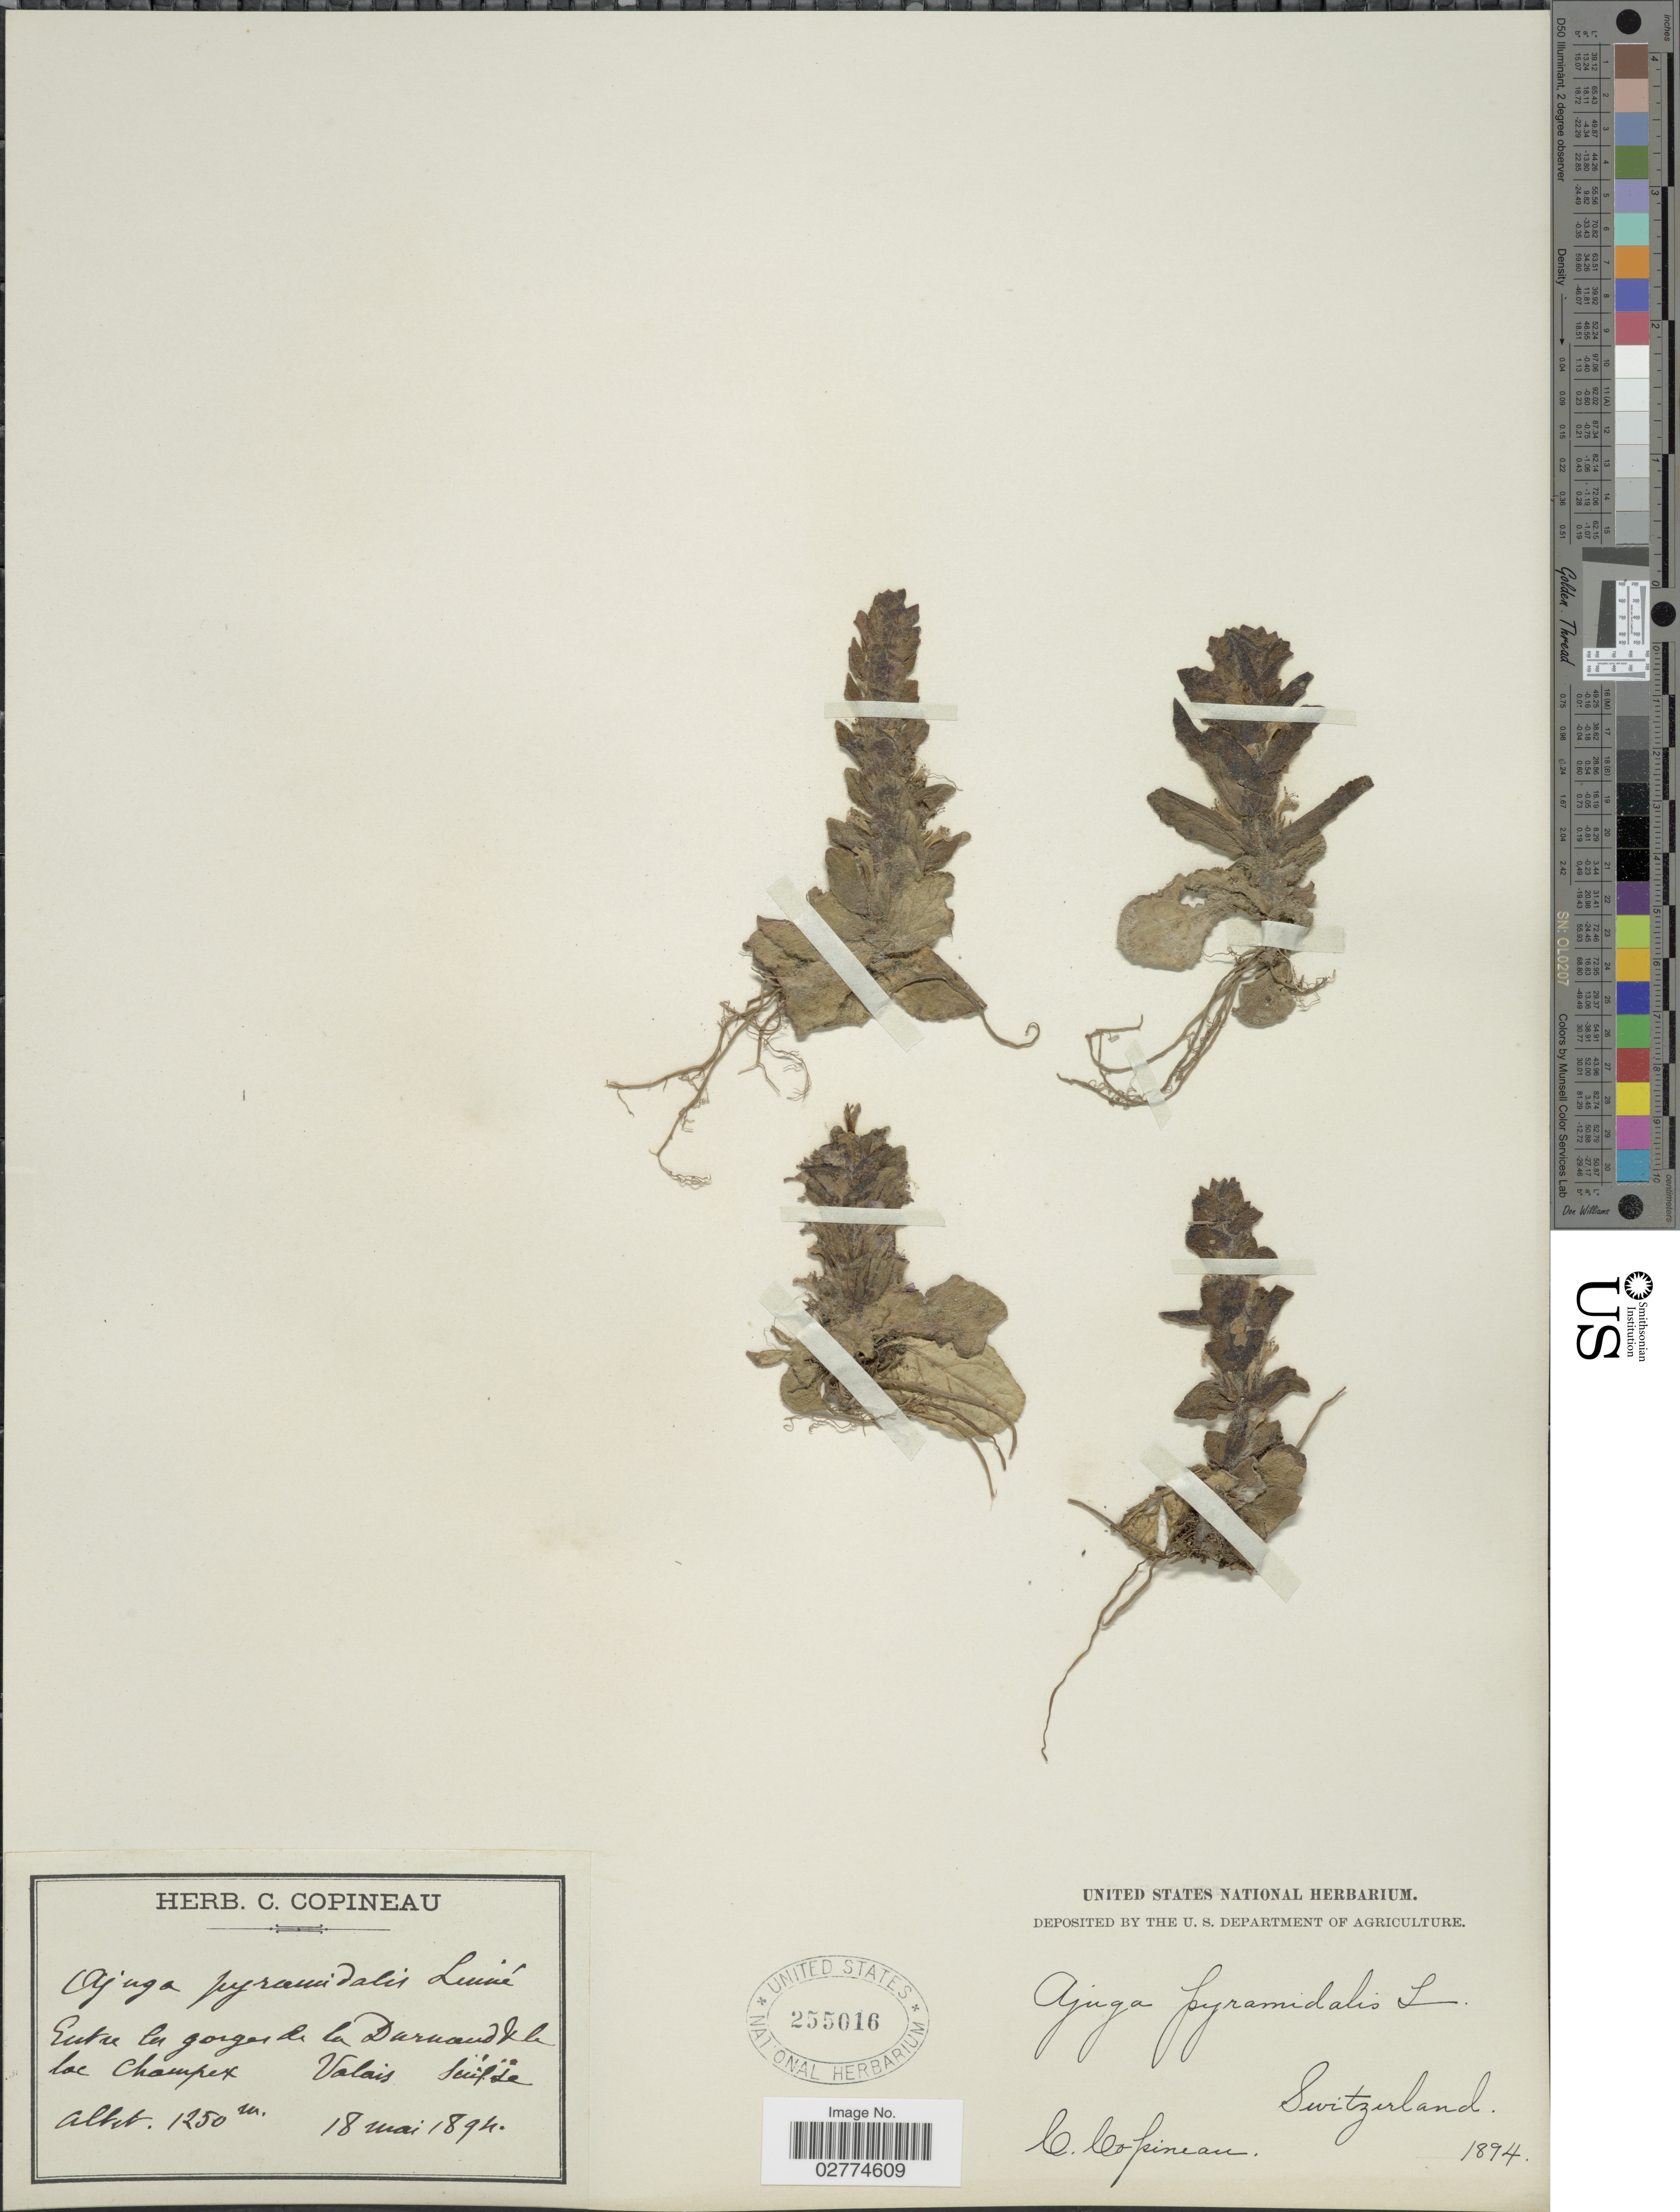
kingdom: Plantae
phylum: Tracheophyta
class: Magnoliopsida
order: Lamiales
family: Lamiaceae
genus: Ajuga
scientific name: Ajuga pyramidalis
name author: L.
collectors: C. Copineau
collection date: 1894-05-18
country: Switzerland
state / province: Valais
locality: Entre la gorges de la Durnand de la lac Champex. Suisse.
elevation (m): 1250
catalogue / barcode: US 255016